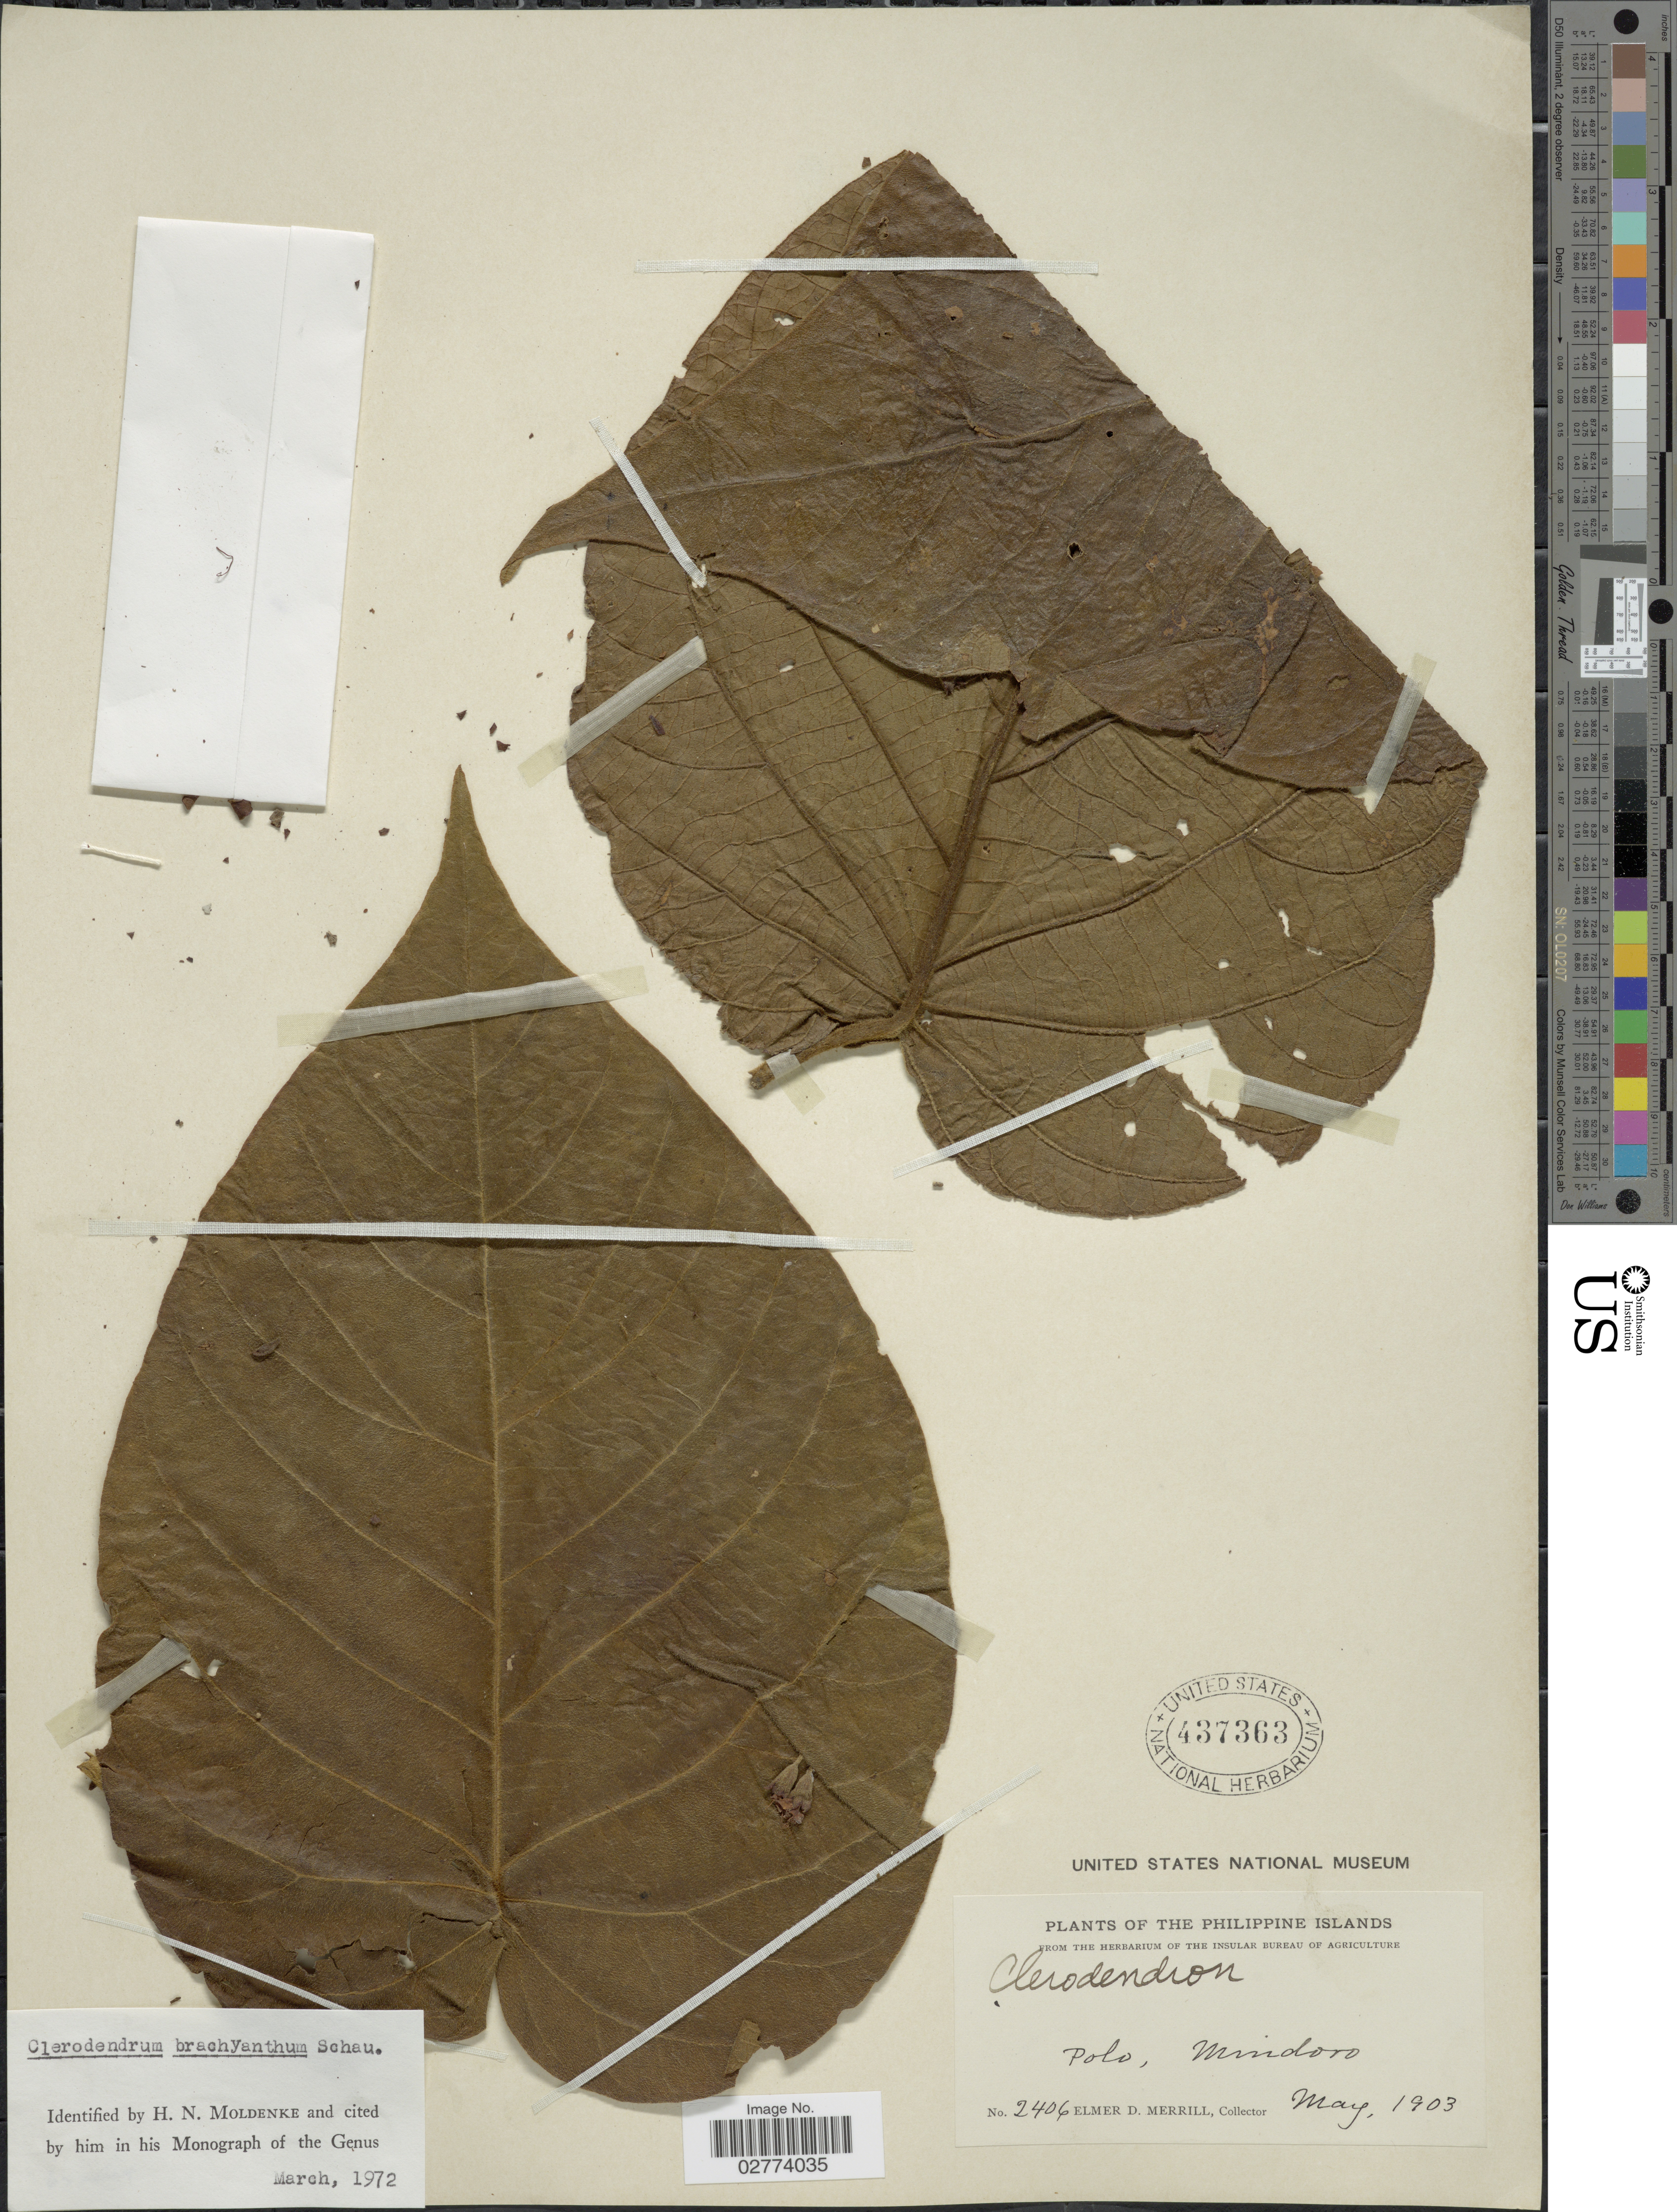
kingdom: Plantae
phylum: Tracheophyta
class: Magnoliopsida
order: Lamiales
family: Lamiaceae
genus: Clerodendrum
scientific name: Clerodendrum brachyanthum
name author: Schauer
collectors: E. D. Merrill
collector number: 2406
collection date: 1903-05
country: Philippines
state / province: Mimaropa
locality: Polo, Mindoro.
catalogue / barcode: US 437363